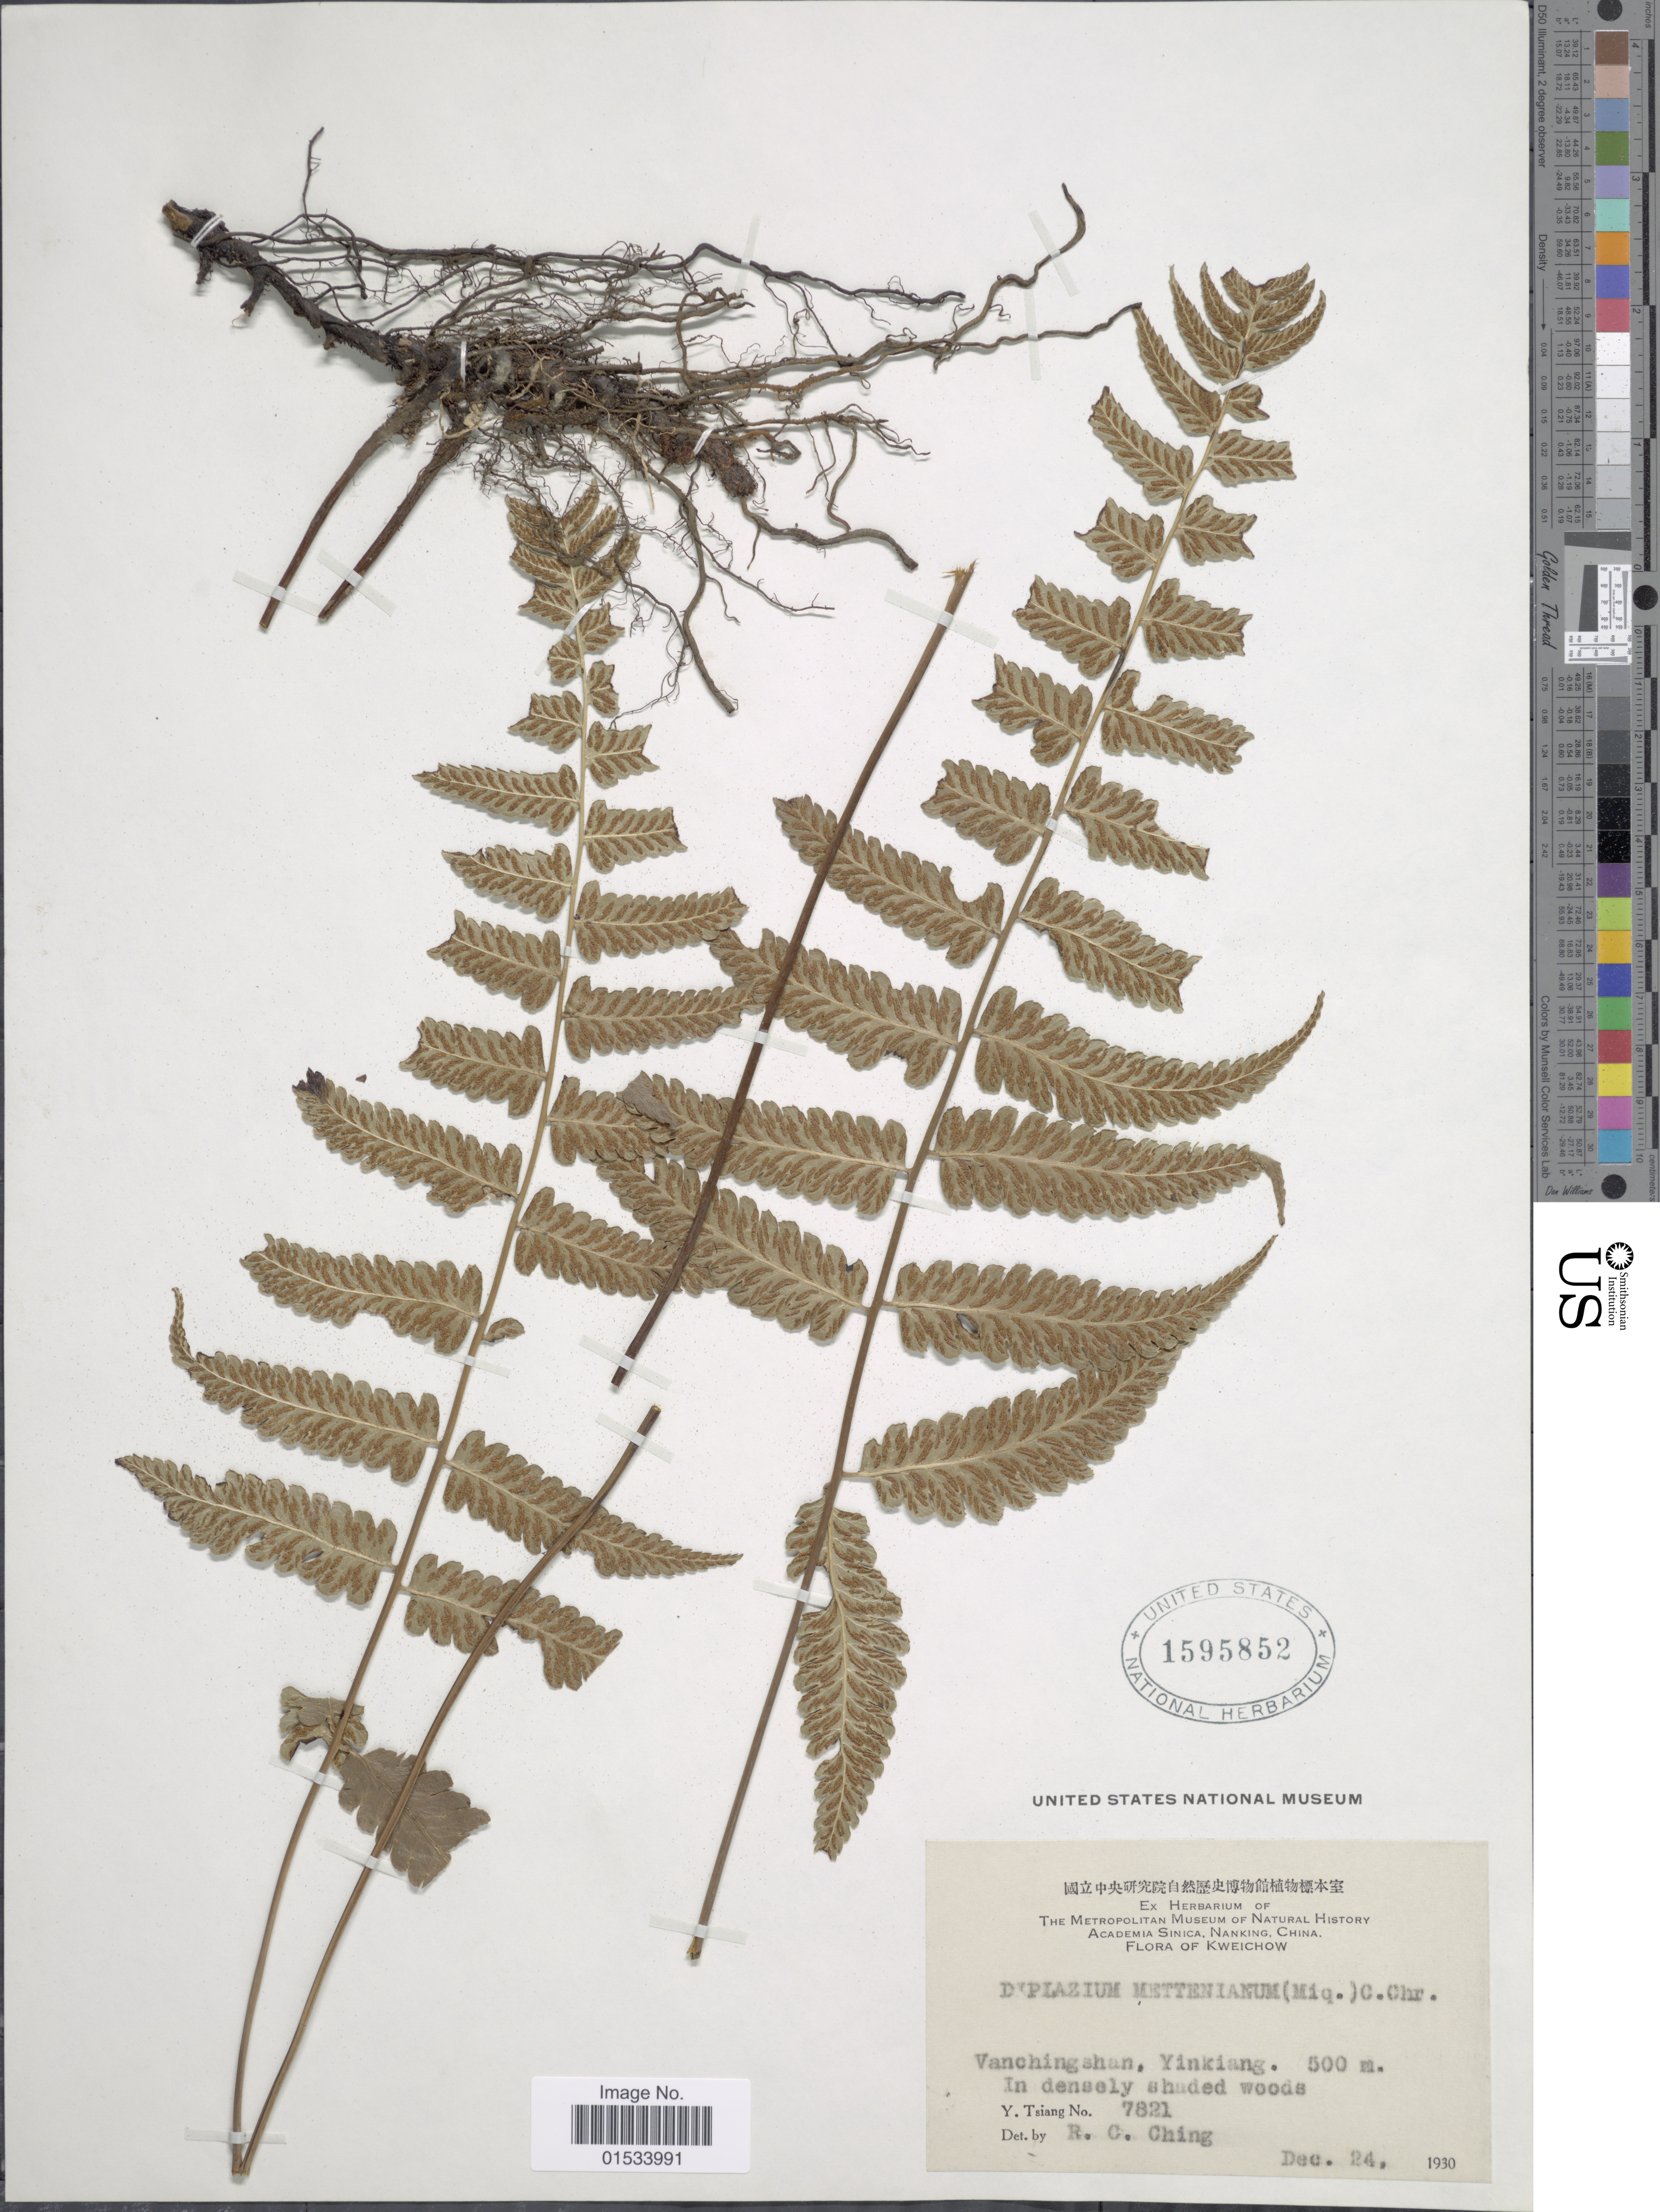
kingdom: Plantae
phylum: Tracheophyta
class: Polypodiopsida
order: Polypodiales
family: Athyriaceae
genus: Diplazium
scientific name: Diplazium mettenianum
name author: (Miq.) C. Chr.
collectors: Y. Tsiang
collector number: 7821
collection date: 1930-12-24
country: China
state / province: Guizhou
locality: Kweichow, Vanchingshan, Yingkiang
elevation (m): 500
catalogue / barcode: US 1595852